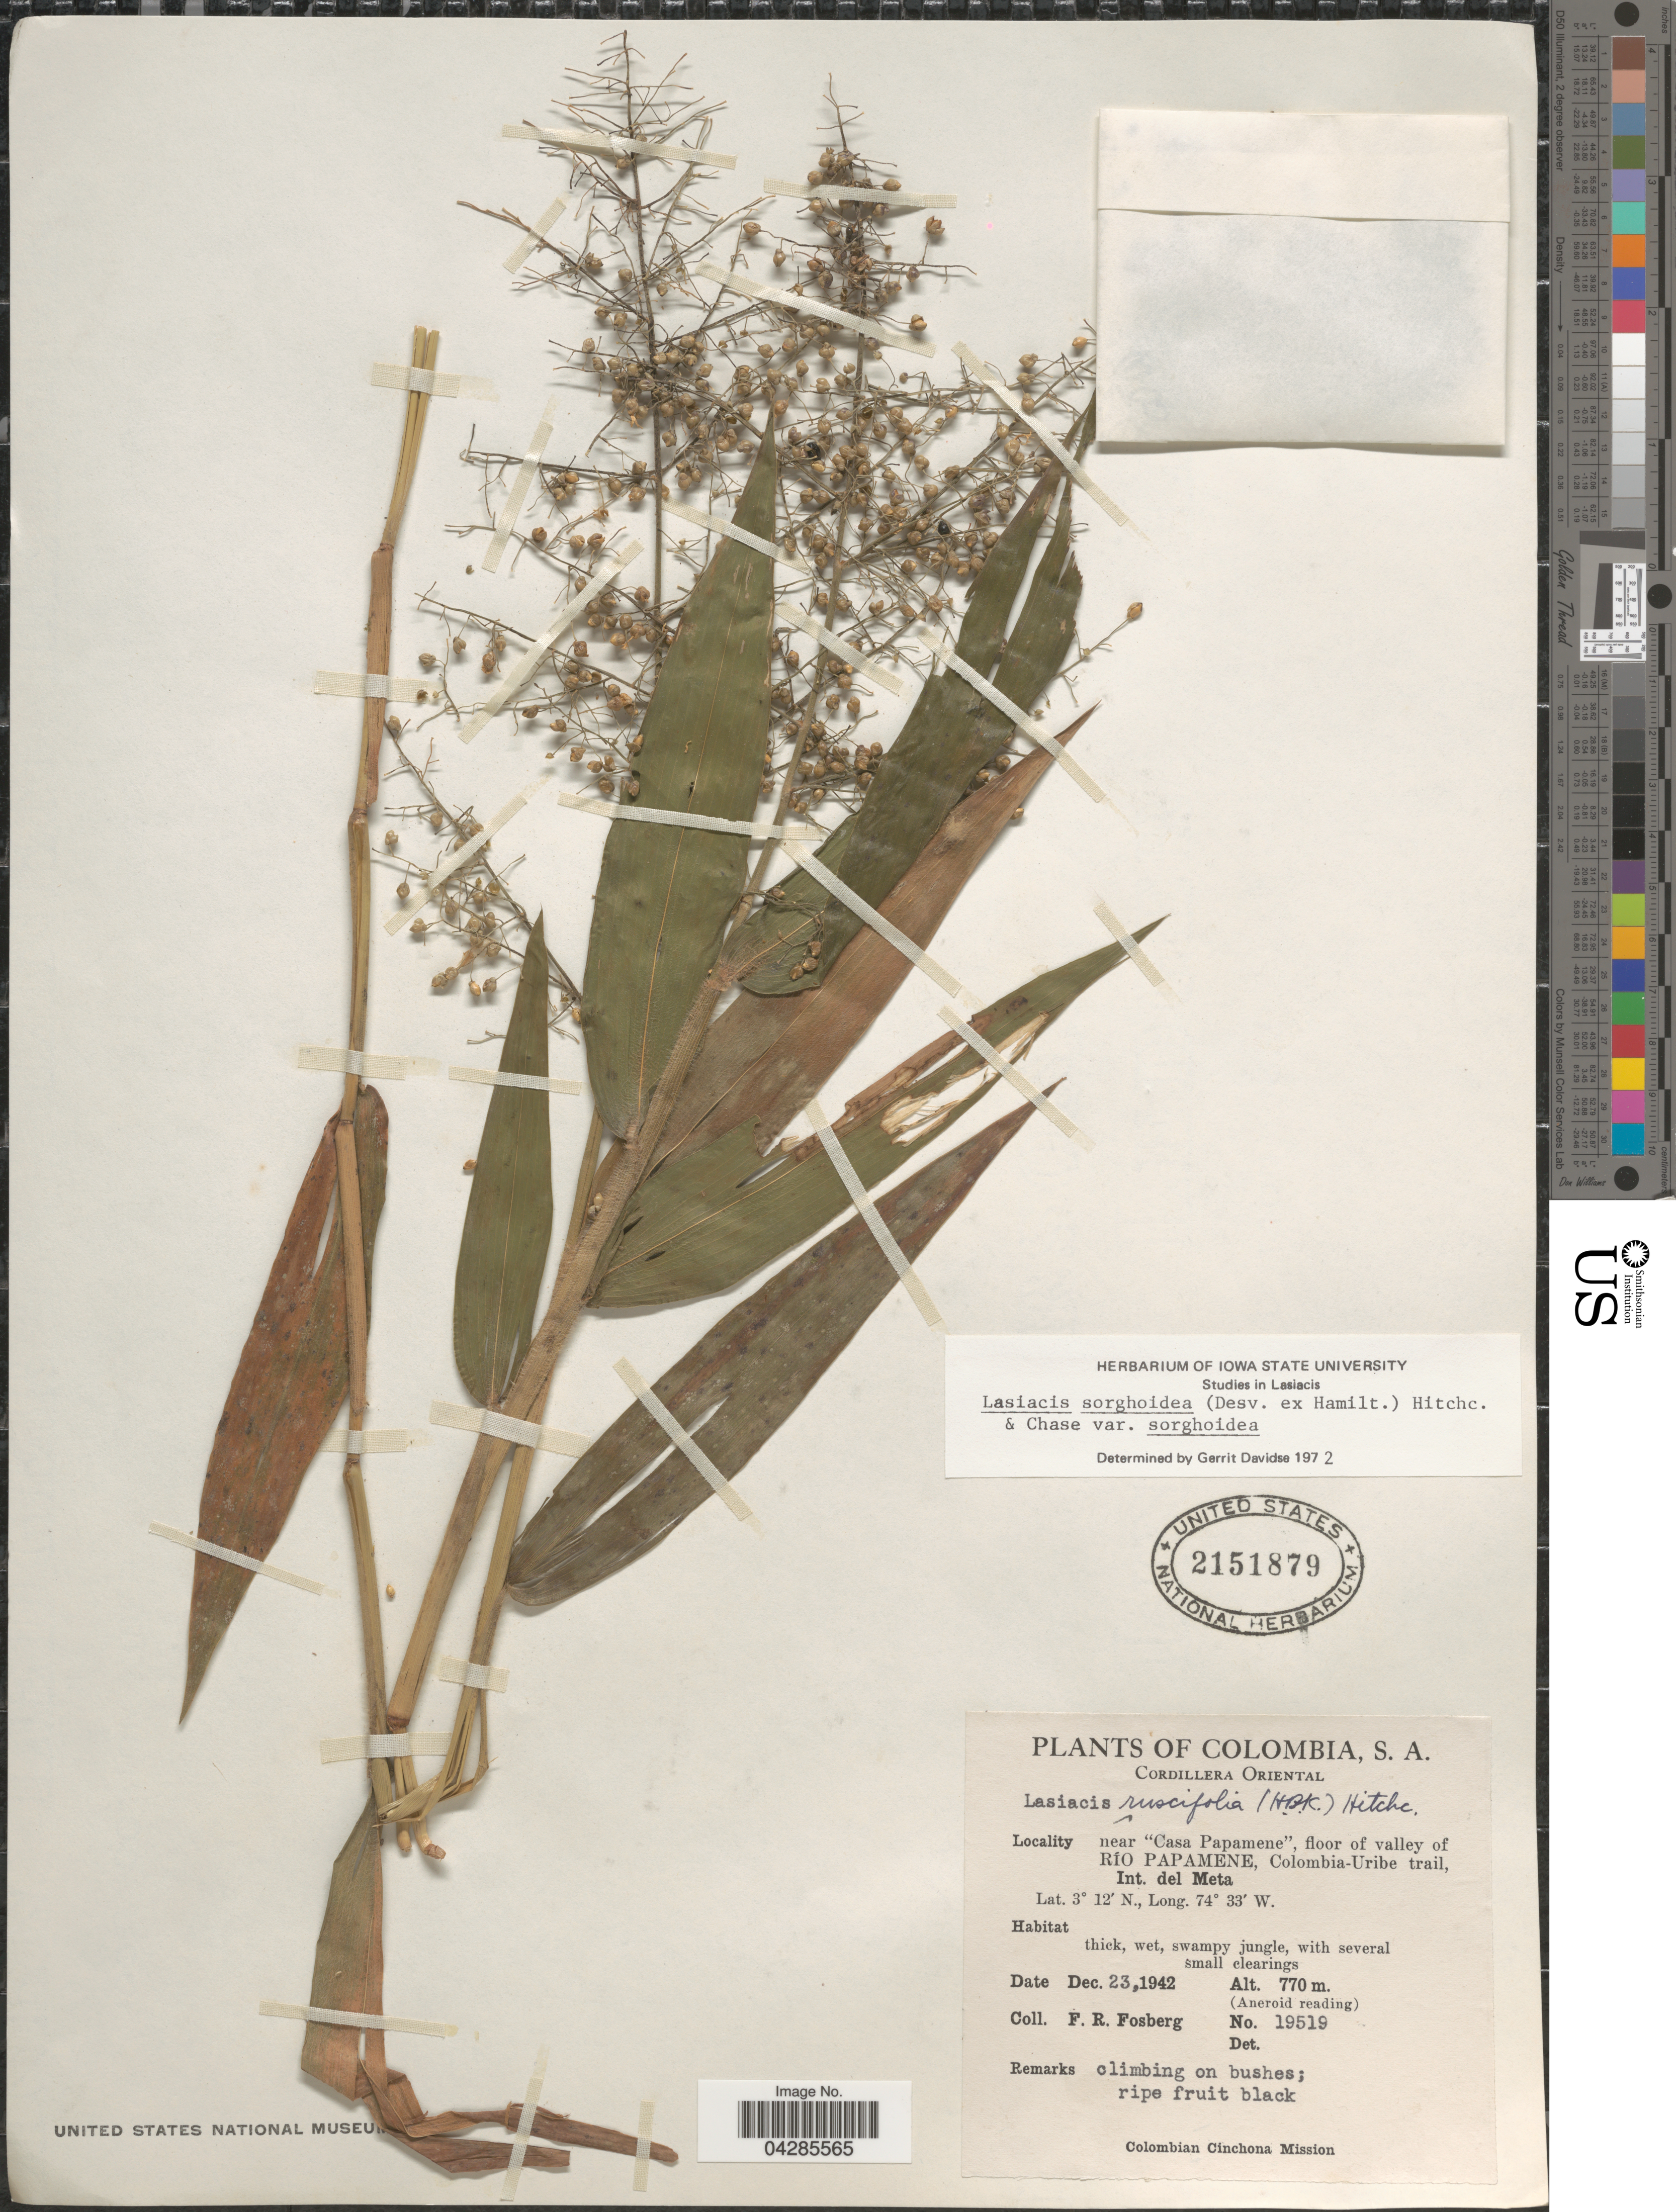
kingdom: Plantae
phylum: Tracheophyta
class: Liliopsida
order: Poales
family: Poaceae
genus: Lasiacis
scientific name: Lasiacis sorghoidea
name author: (Desv. ex Ham.) Hitchc. & Chase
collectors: F. R. Fosberg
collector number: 19519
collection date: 1942-12-23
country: Colombia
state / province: Meta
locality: Cordillera Oriental. Near "Casa Papamene", floor of valley of Río Papamene, Colombia-Uribe trail, Int. del Meta. Colombian Cinchona Mission.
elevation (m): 770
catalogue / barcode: US 2151879